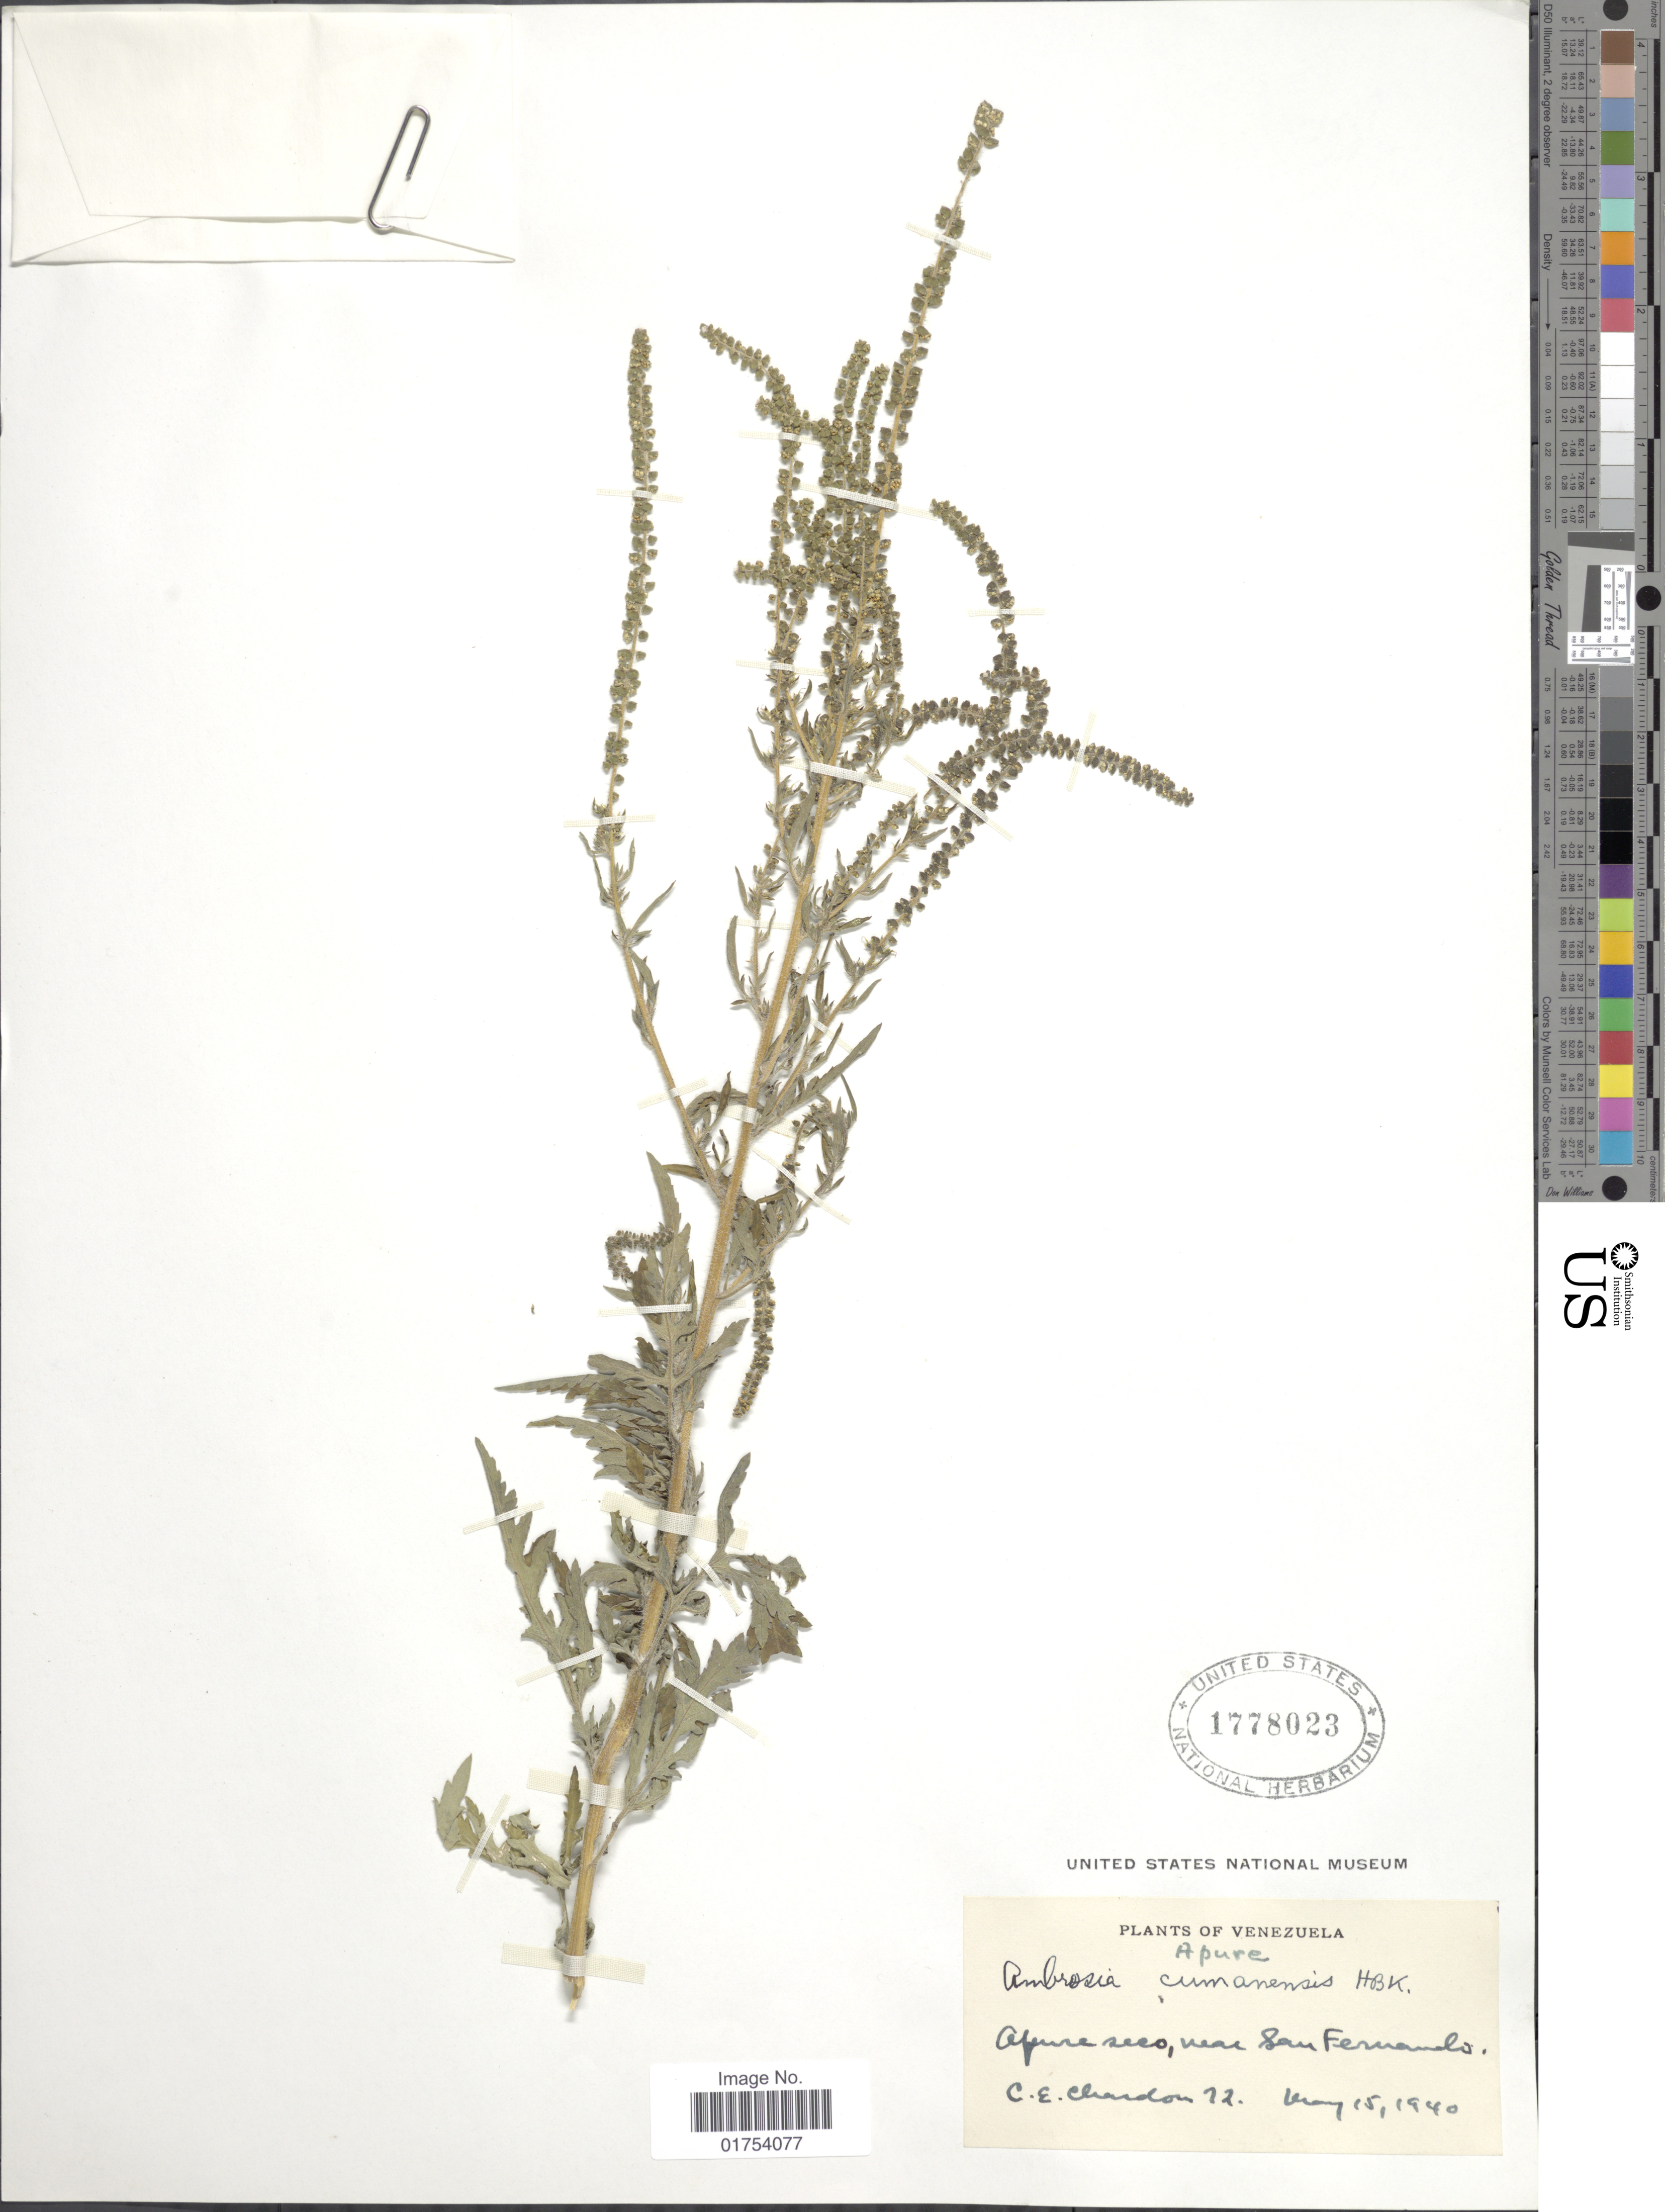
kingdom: Plantae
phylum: Tracheophyta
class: Magnoliopsida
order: Asterales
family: Asteraceae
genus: Ambrosia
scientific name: Ambrosia peruviana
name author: Willd.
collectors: C. E. Chardón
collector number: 72*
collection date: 1940-05-15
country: Venezuela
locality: Apure seco, near San Fernando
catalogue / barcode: US 1778023